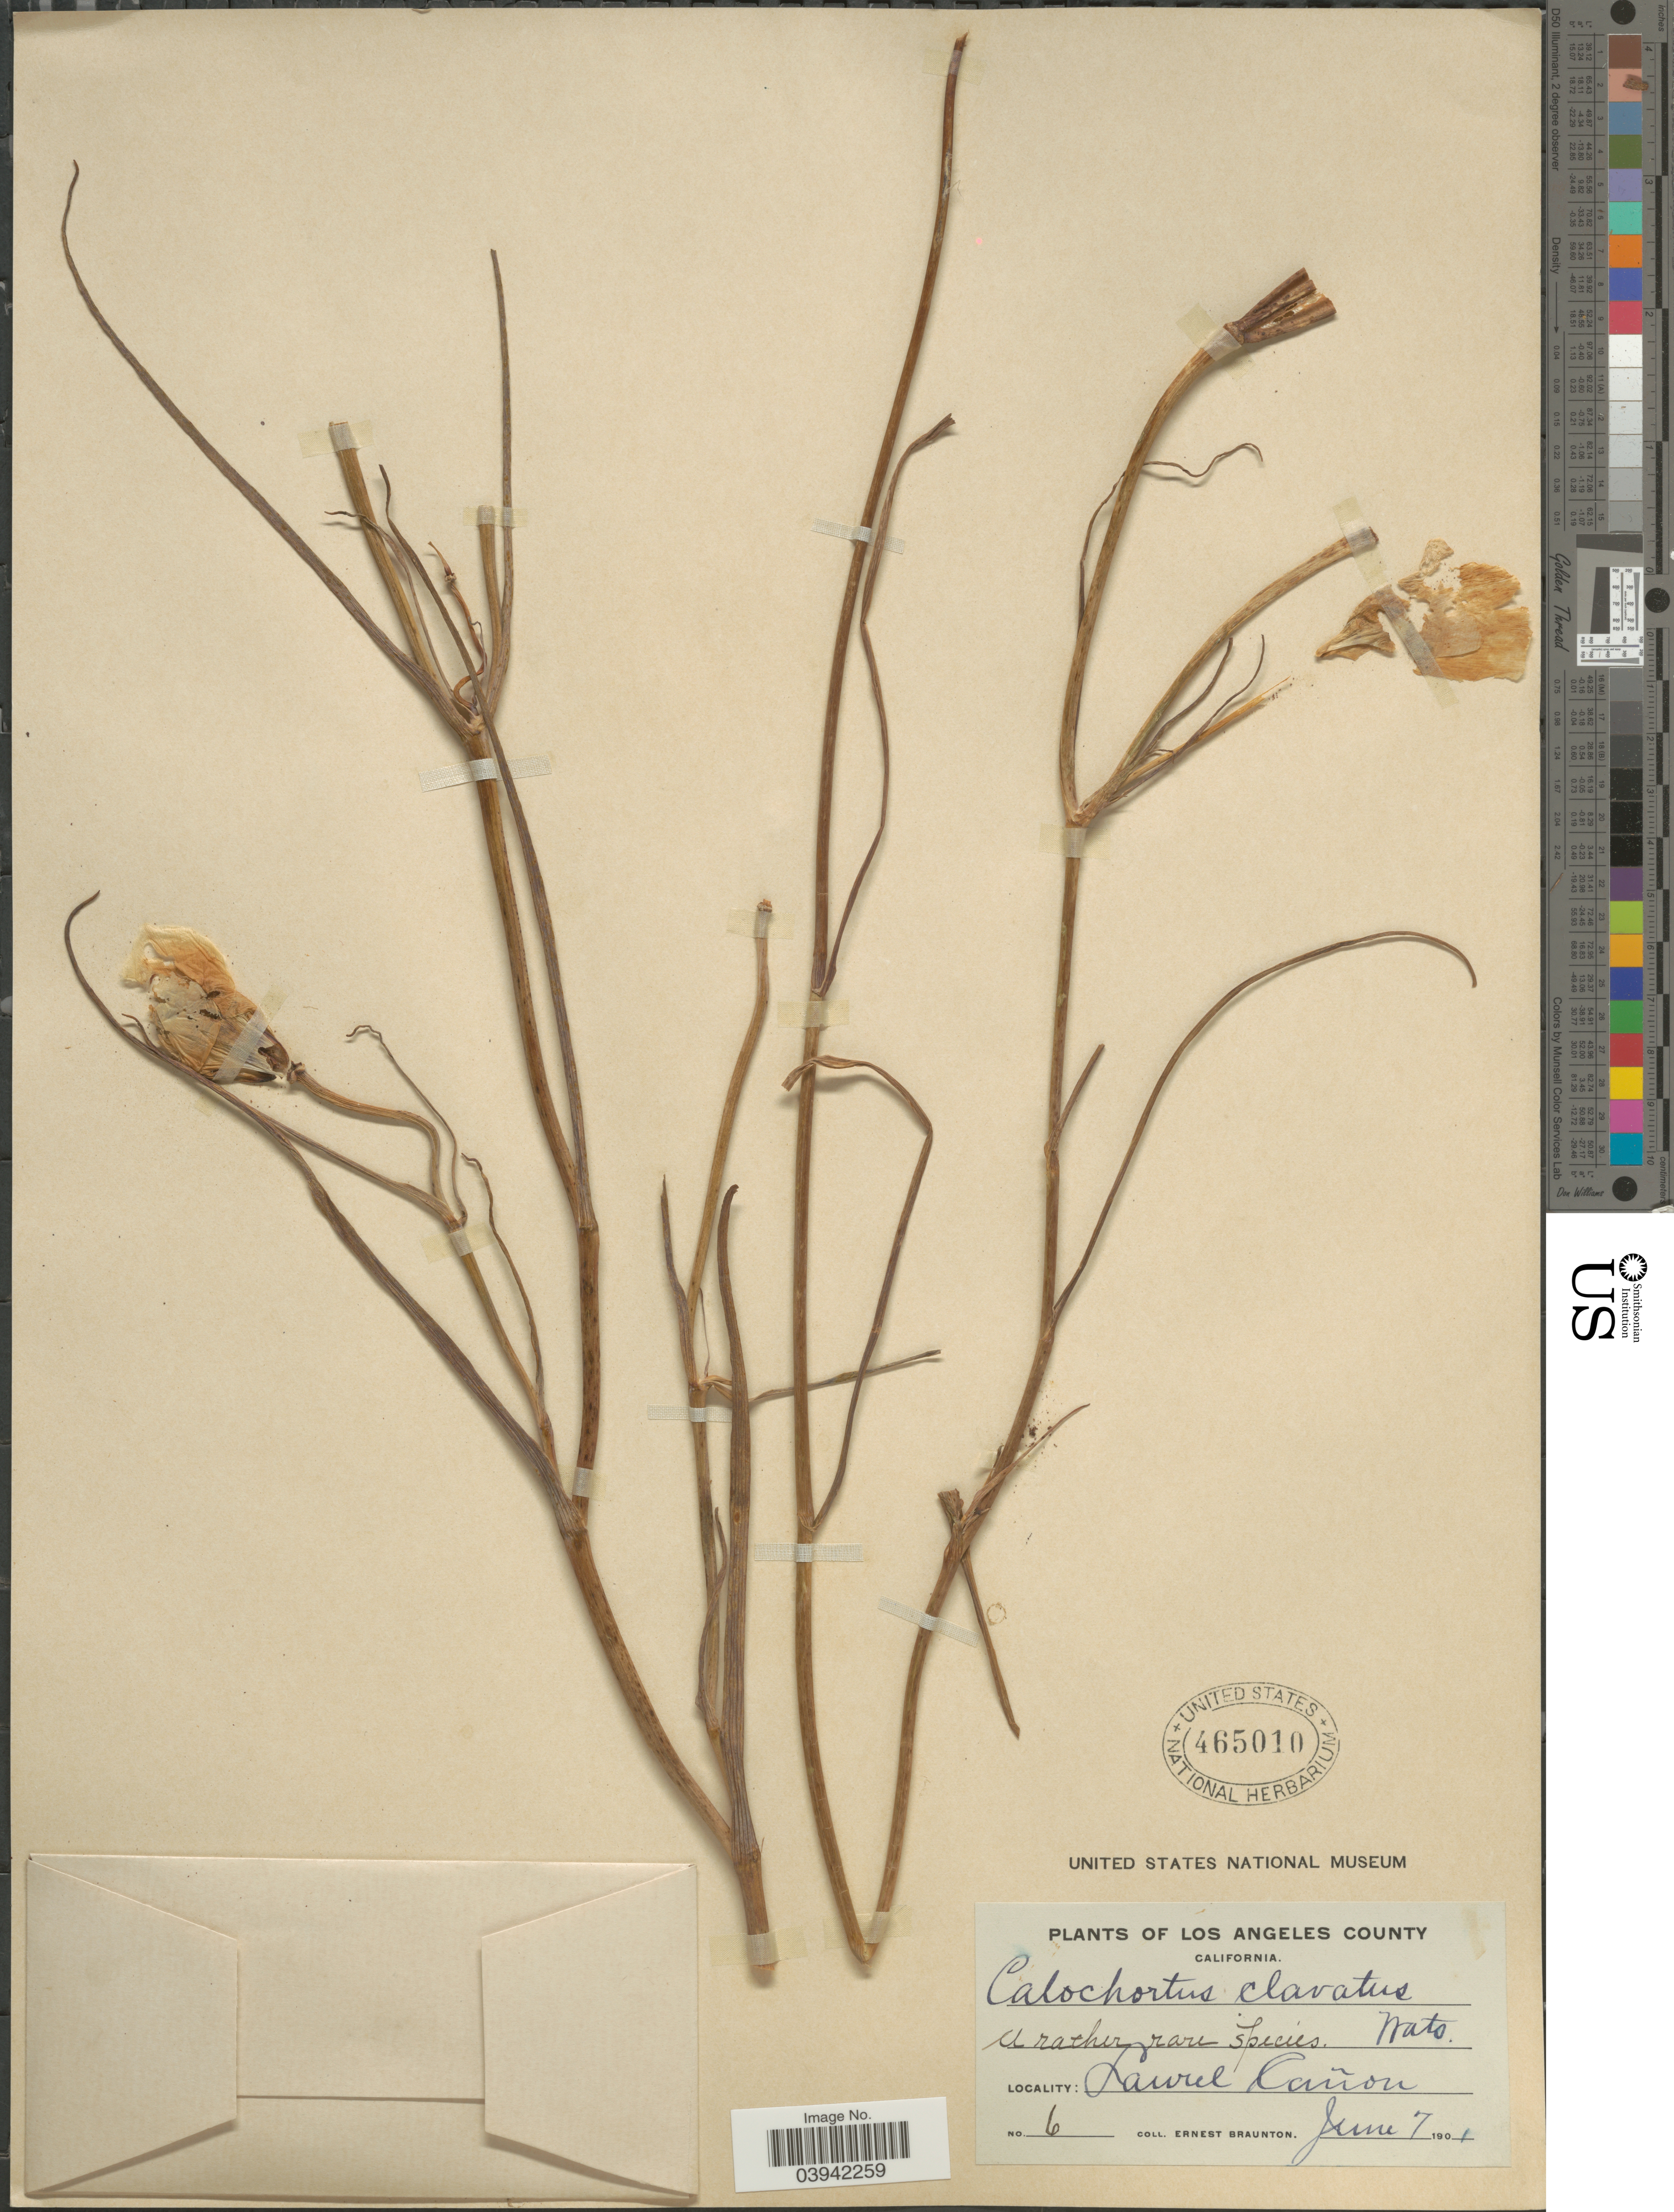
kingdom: Plantae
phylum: Tracheophyta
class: Liliopsida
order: Liliales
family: Liliaceae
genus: Calochortus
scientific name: Calochortus clavatus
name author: S. Watson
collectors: E. Braunton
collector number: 6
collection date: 1901-06-07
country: United States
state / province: California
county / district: Los Angeles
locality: Los Angeles County. Laurel Cañon.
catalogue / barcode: US 465010